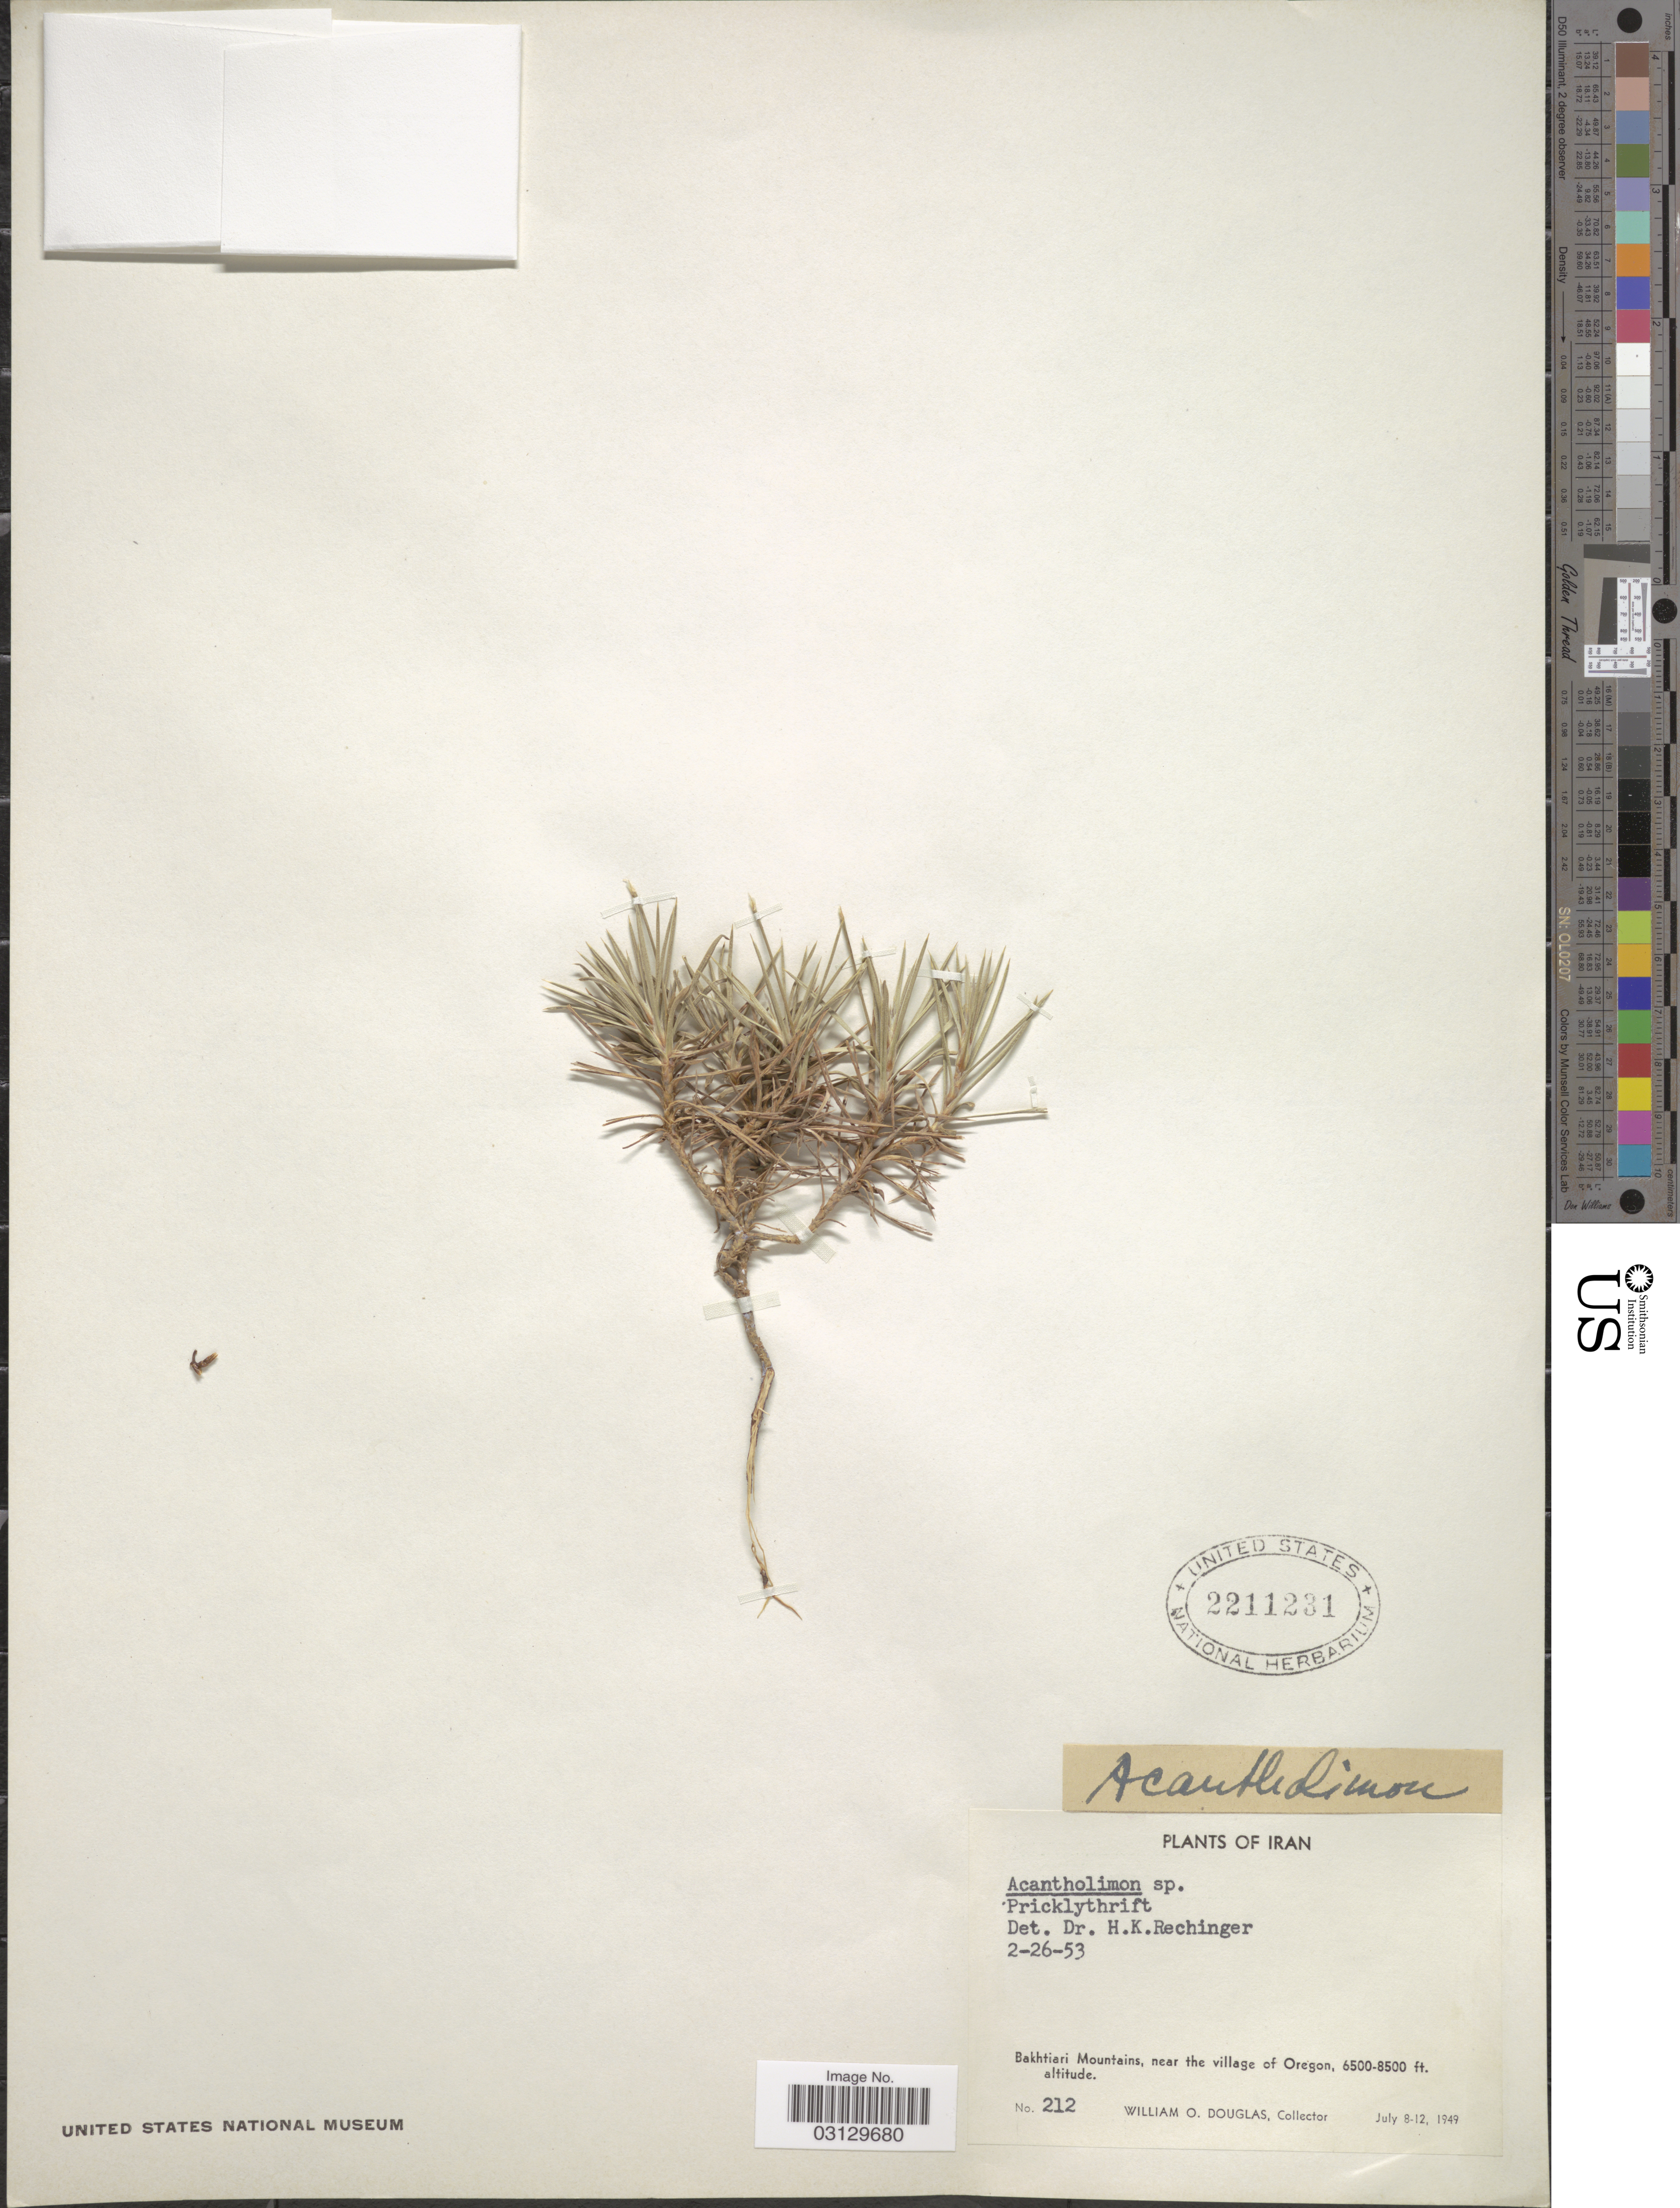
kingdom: Plantae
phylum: Tracheophyta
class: Magnoliopsida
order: Caryophyllales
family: Plumbaginaceae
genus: Acantholimon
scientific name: Acantholimon sp.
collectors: W. Douglas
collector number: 212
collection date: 1949-07-08/1949-07-12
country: Iran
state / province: Chahar Mahaal and Bakhtiari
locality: Bakhtiari Mountains, near the village of Oregon.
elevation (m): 1981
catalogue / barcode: US 2211231